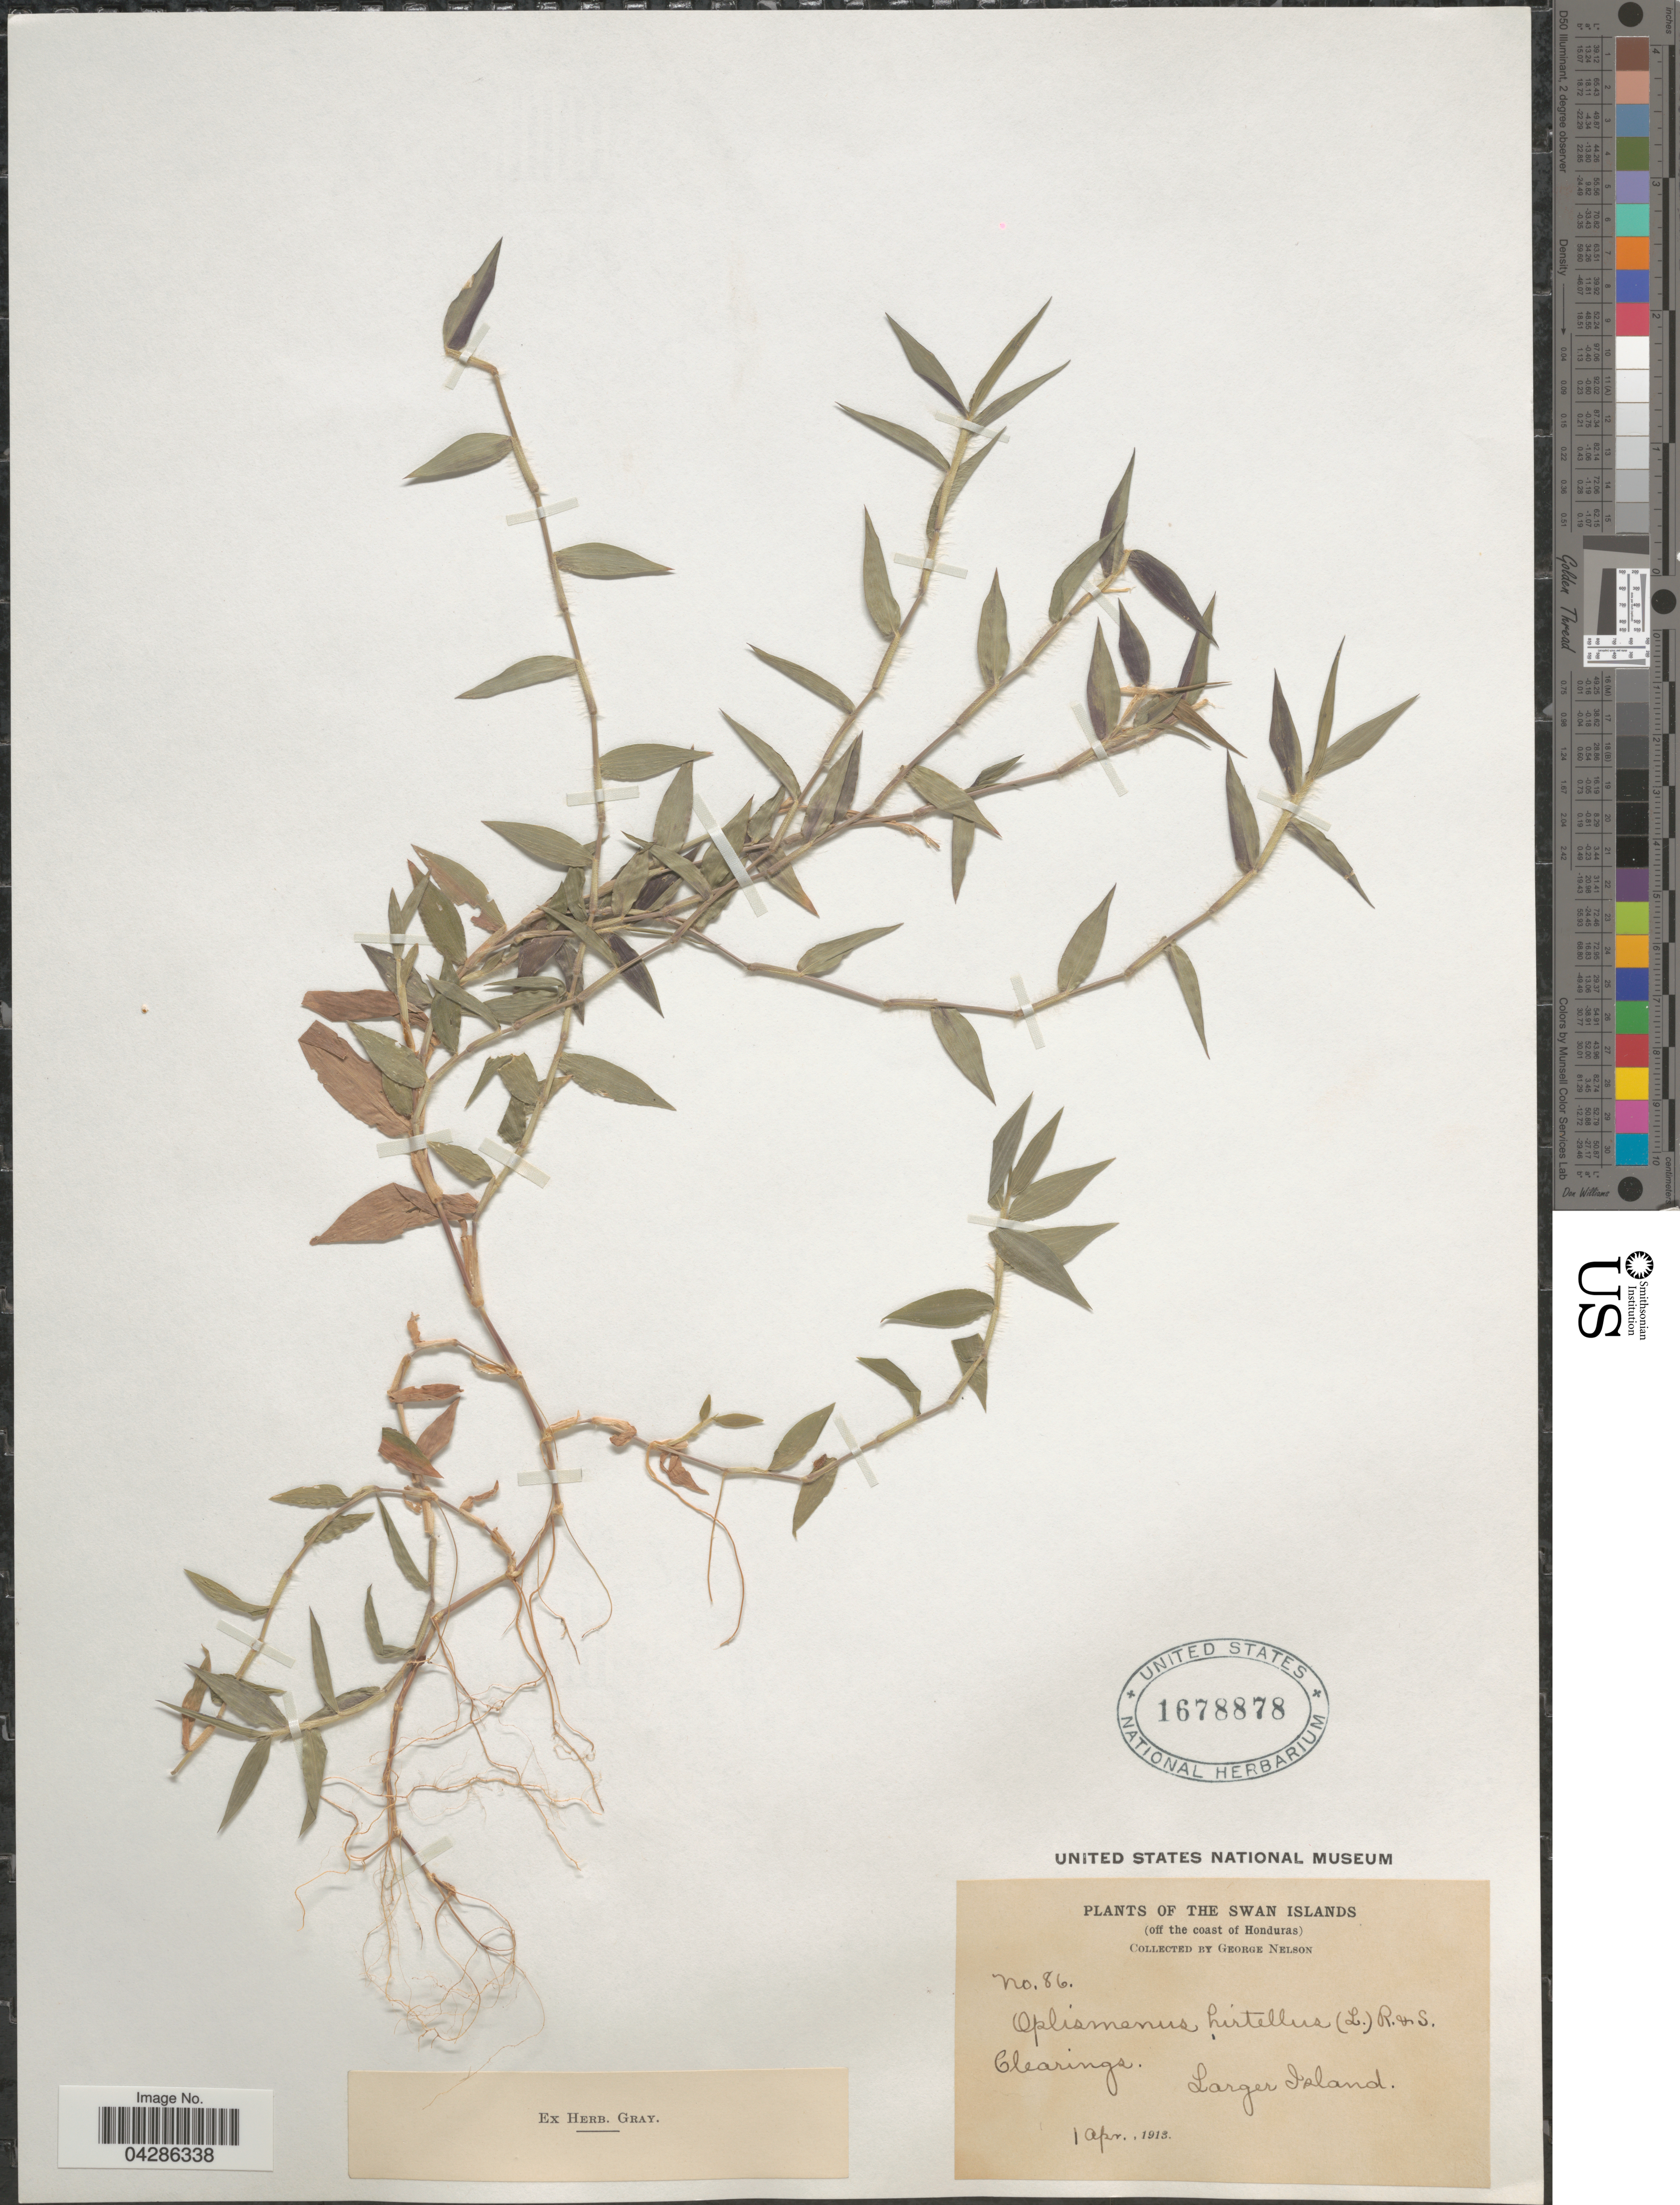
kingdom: Plantae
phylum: Tracheophyta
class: Liliopsida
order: Poales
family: Poaceae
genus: Oplismenus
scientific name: Oplismenus hirtellus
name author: (L.) P. Beauv.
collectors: G. Nelson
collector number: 86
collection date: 1913-04-01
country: Honduras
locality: The Swan Islands. (off the coast of Honduras). Larger Island.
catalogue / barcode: US 1678878